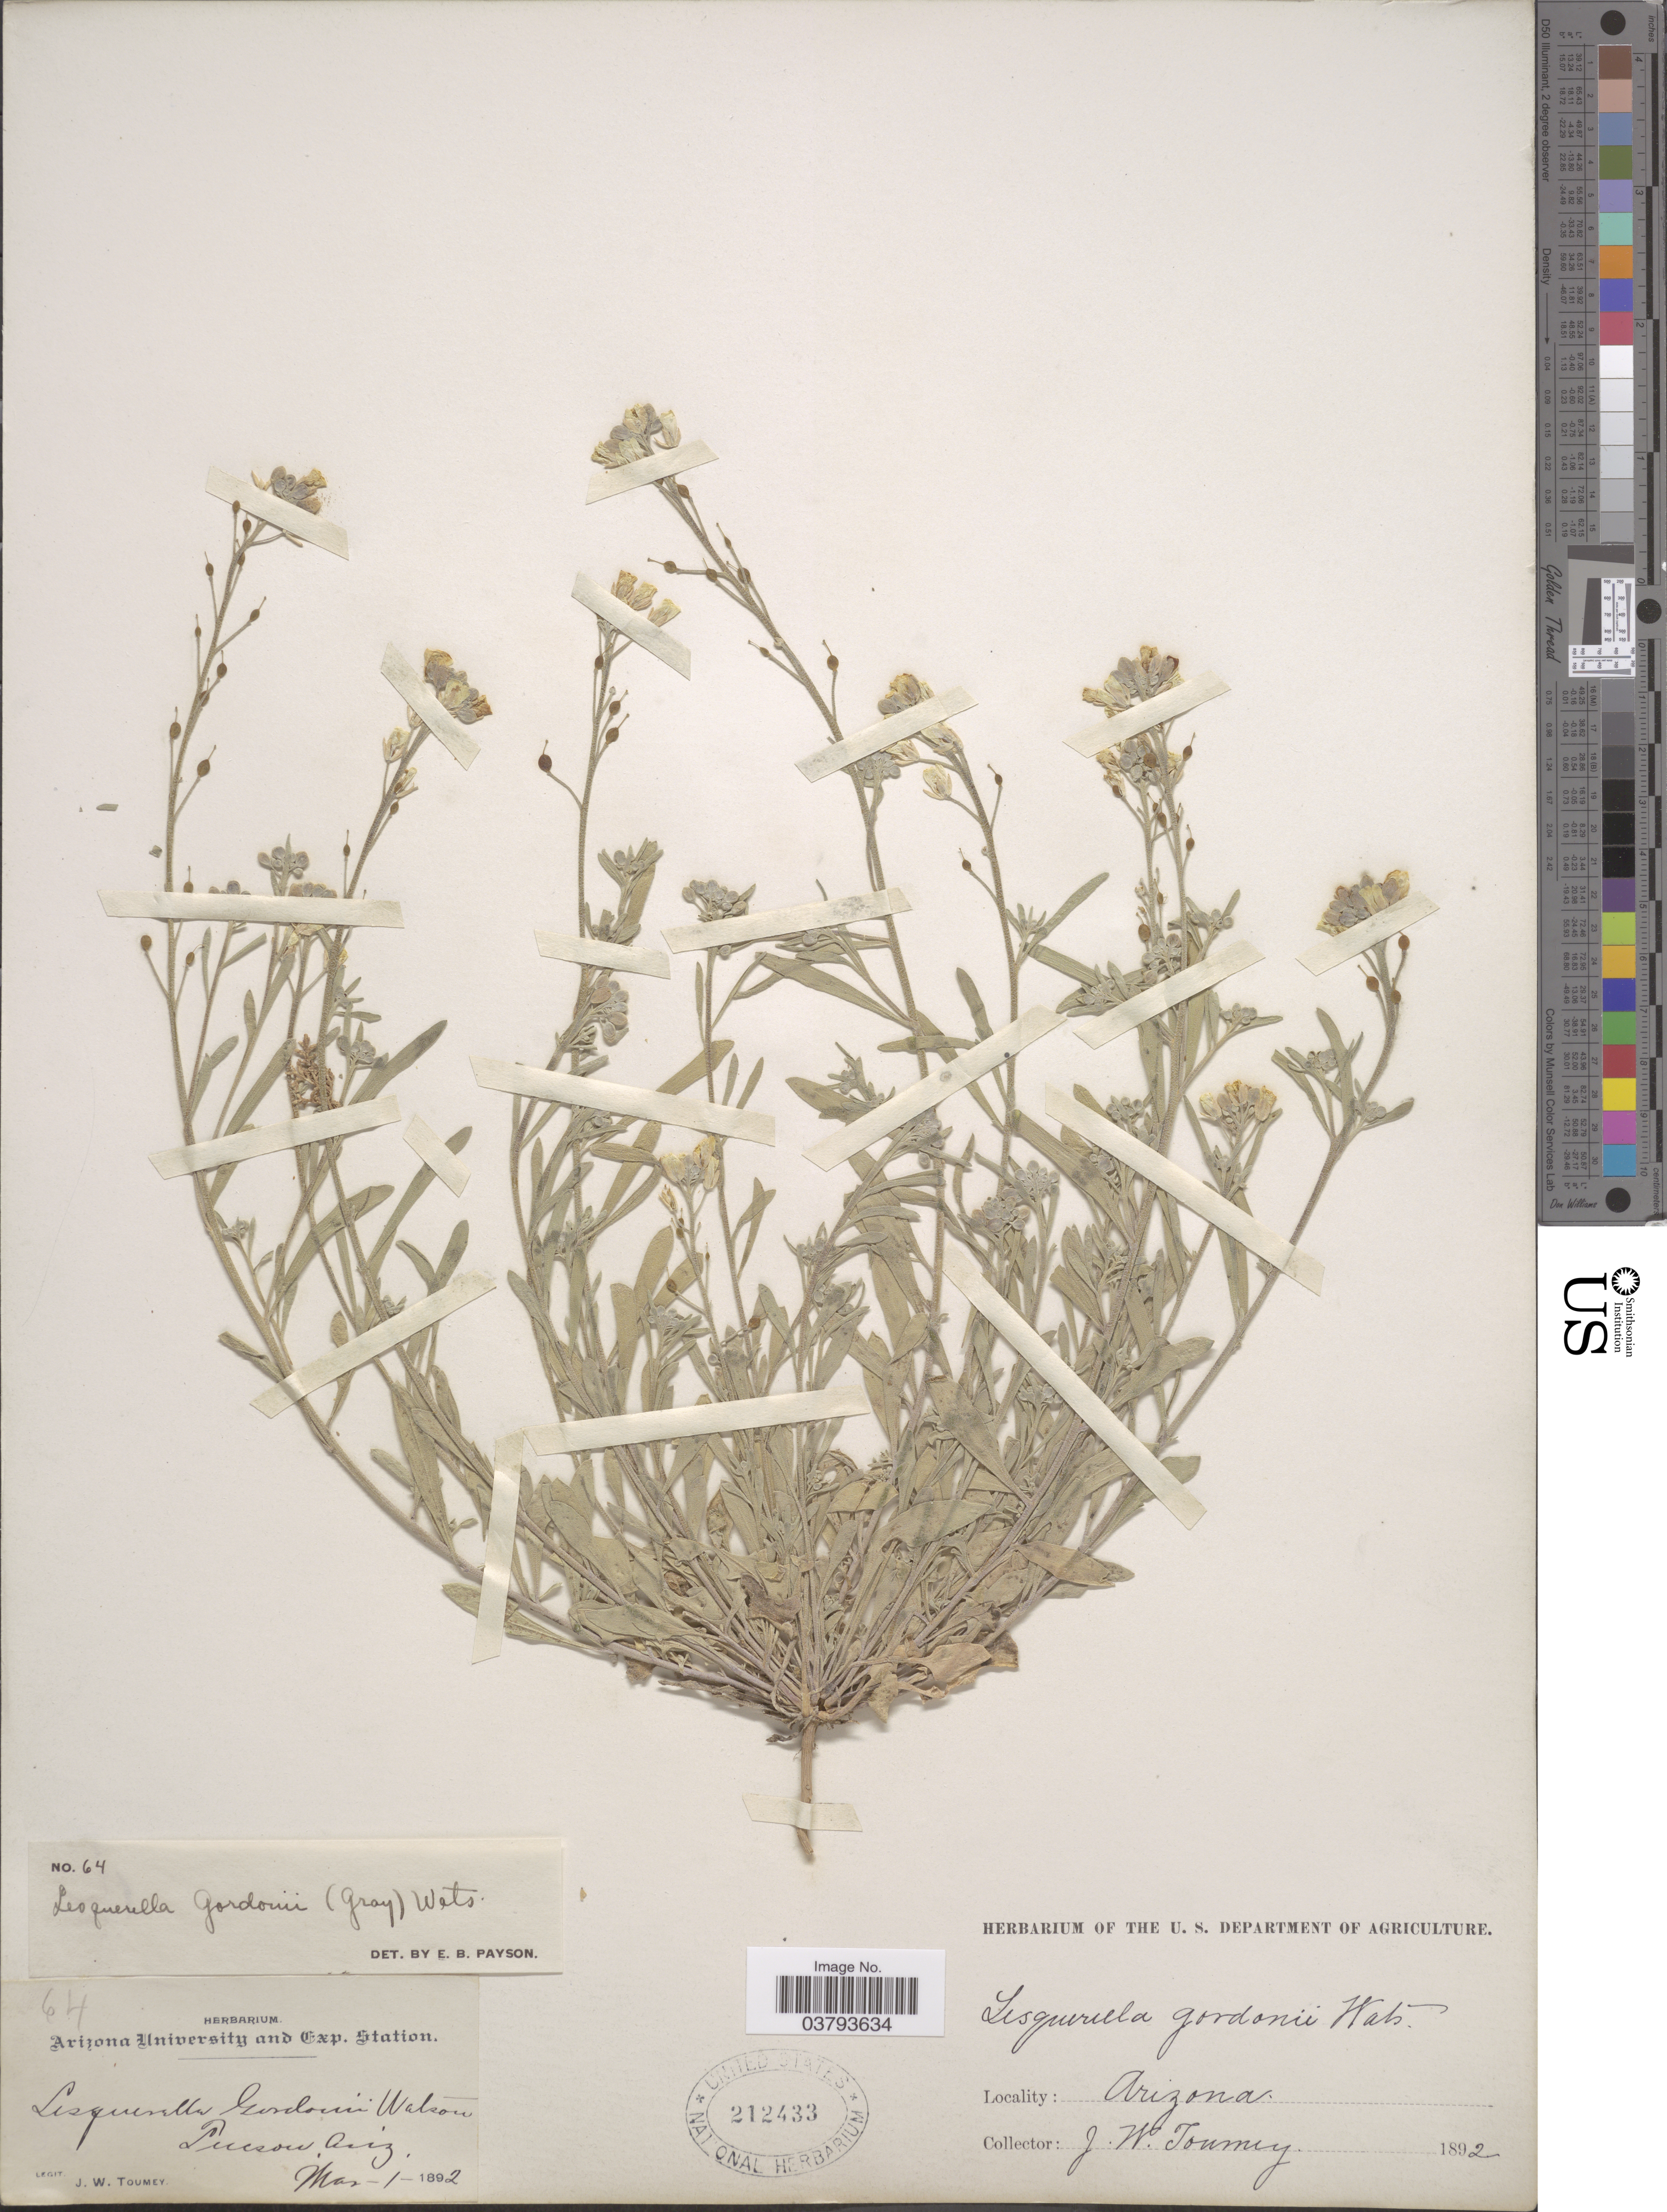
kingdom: Plantae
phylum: Tracheophyta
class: Magnoliopsida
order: Brassicales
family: Brassicaceae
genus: Lesquerella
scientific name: Lesquerella gordonii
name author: (A. Gray) S. Watson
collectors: J. W. Toumey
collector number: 64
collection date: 1892-03-01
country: United States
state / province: Arizona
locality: Tucson.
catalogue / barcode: US 212433